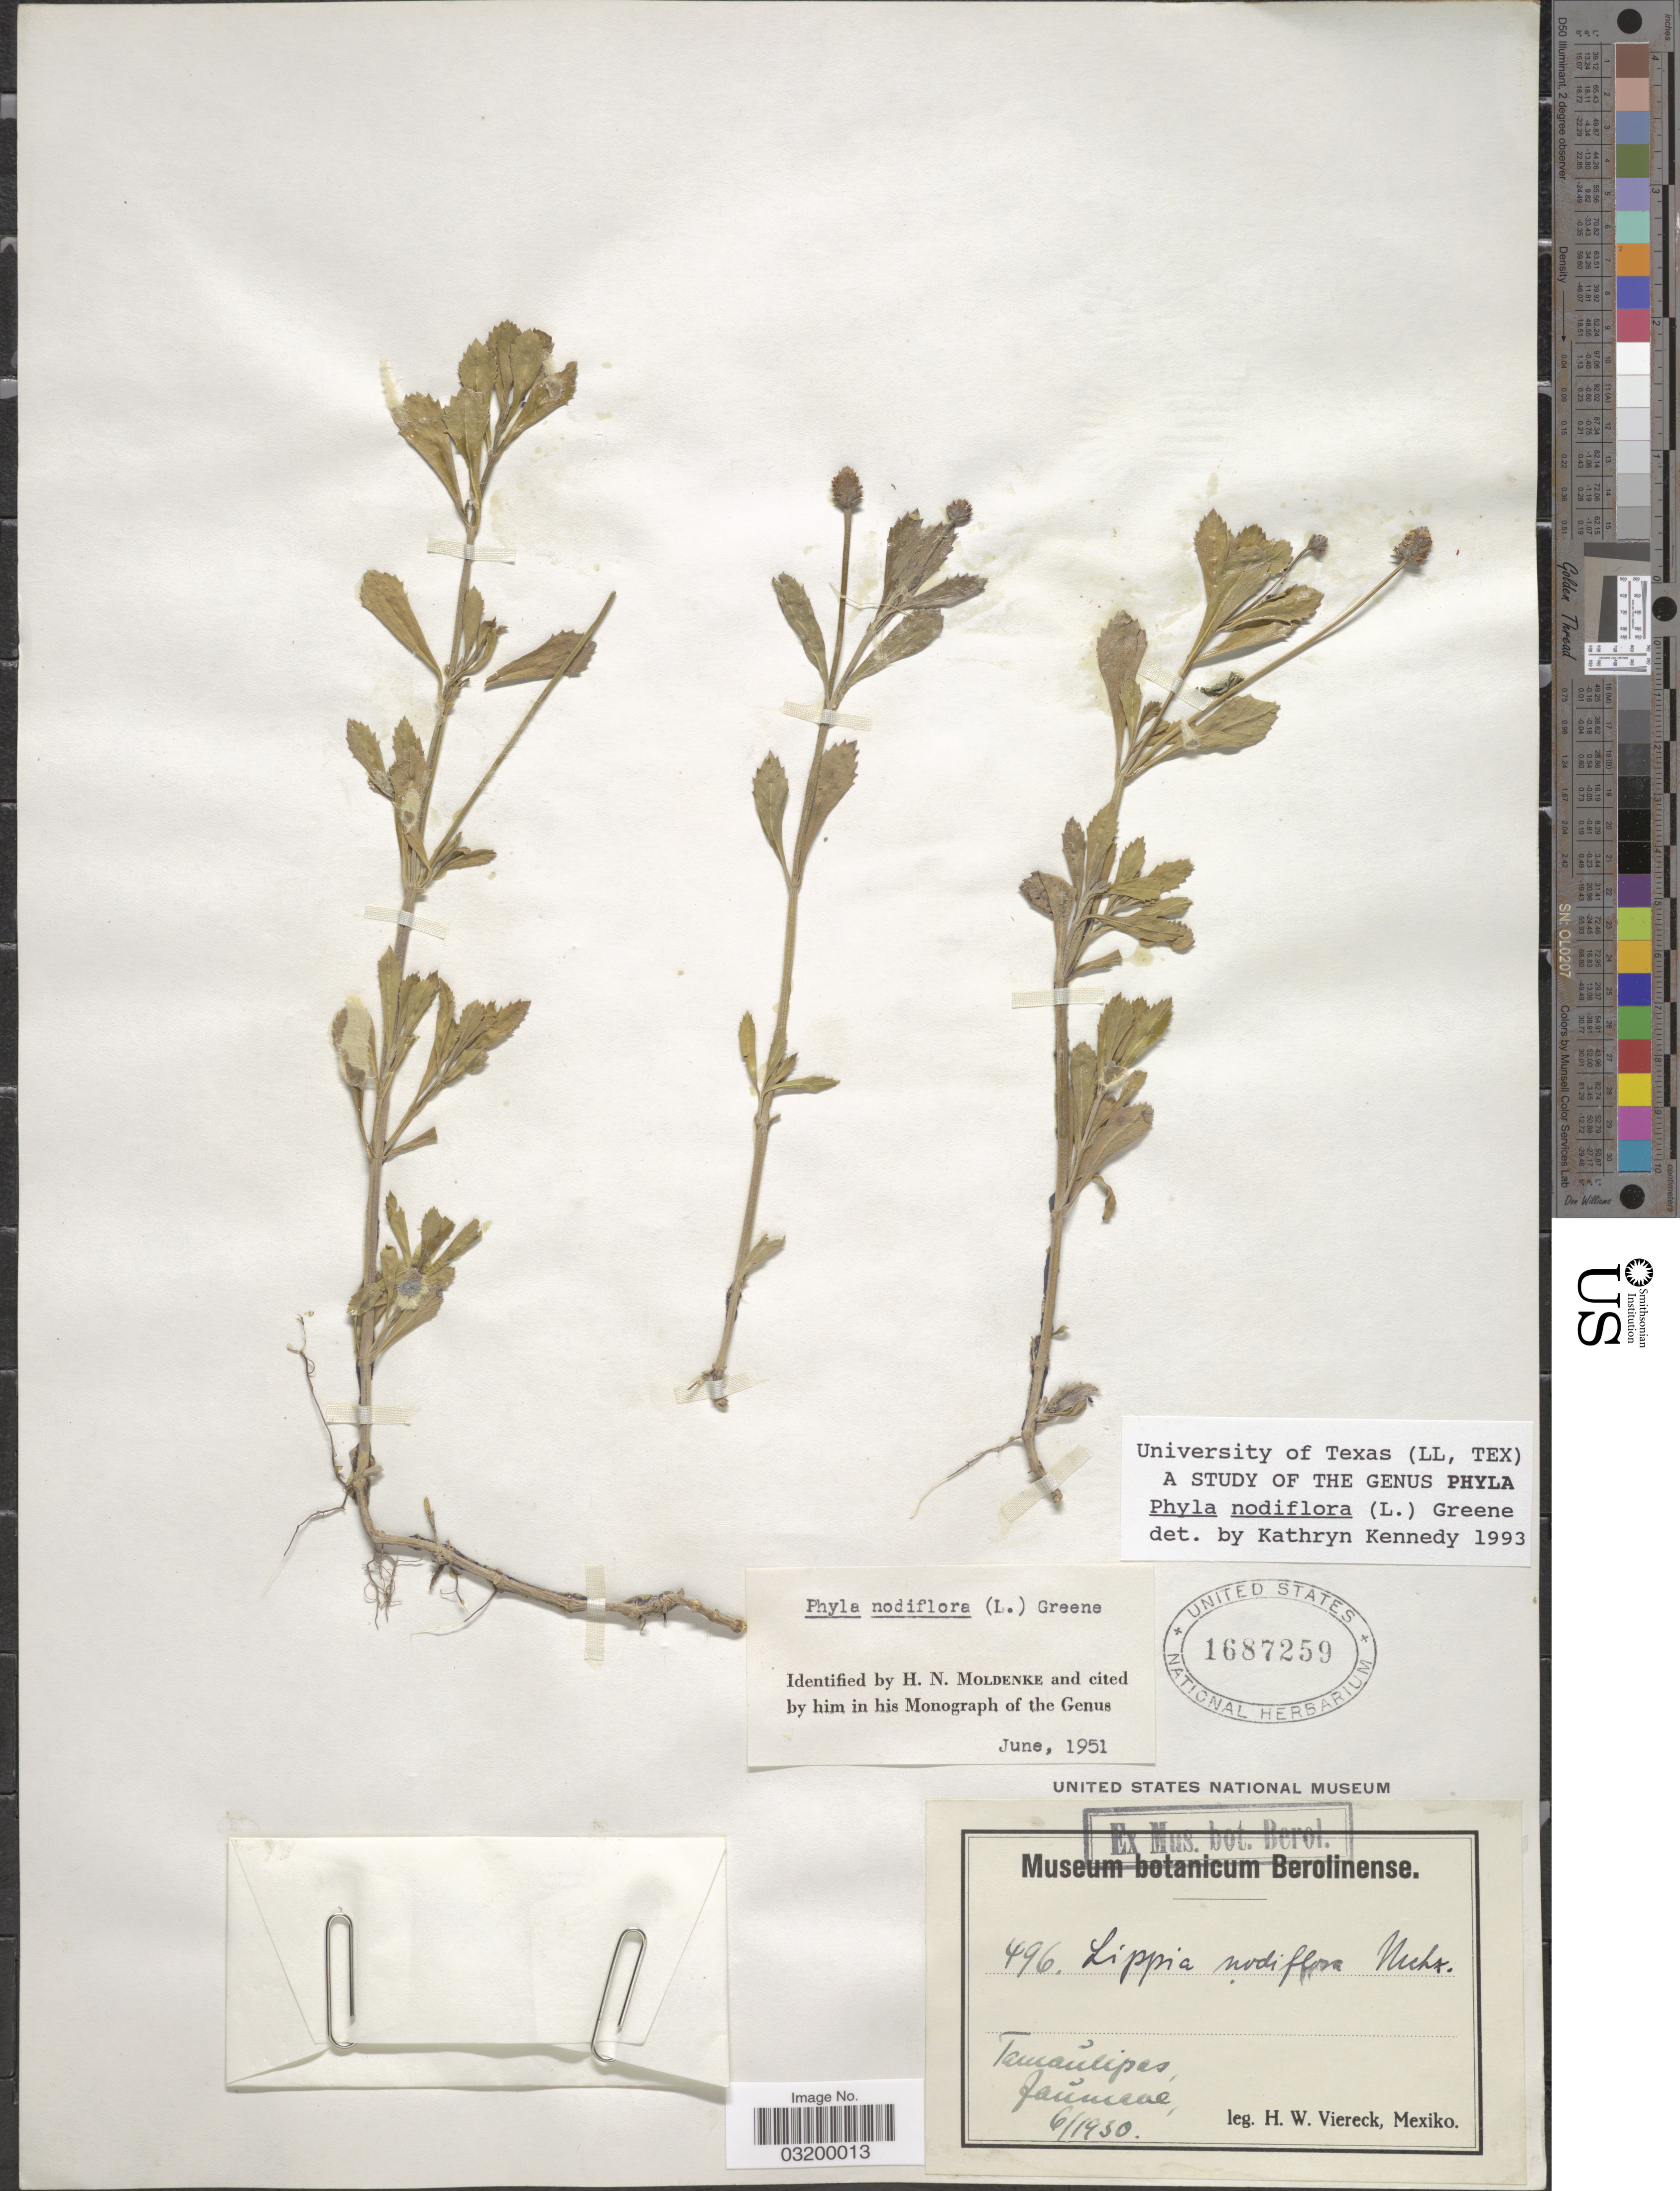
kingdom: Plantae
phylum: Tracheophyta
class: Magnoliopsida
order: Lamiales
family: Verbenaceae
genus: Phyla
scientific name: Phyla nodiflora var. nodiflora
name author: (L.) Greene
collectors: H. W. Viereck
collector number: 496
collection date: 1930-06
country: Mexico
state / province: Tamaulipas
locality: Jaŭmave.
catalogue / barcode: US 1687259